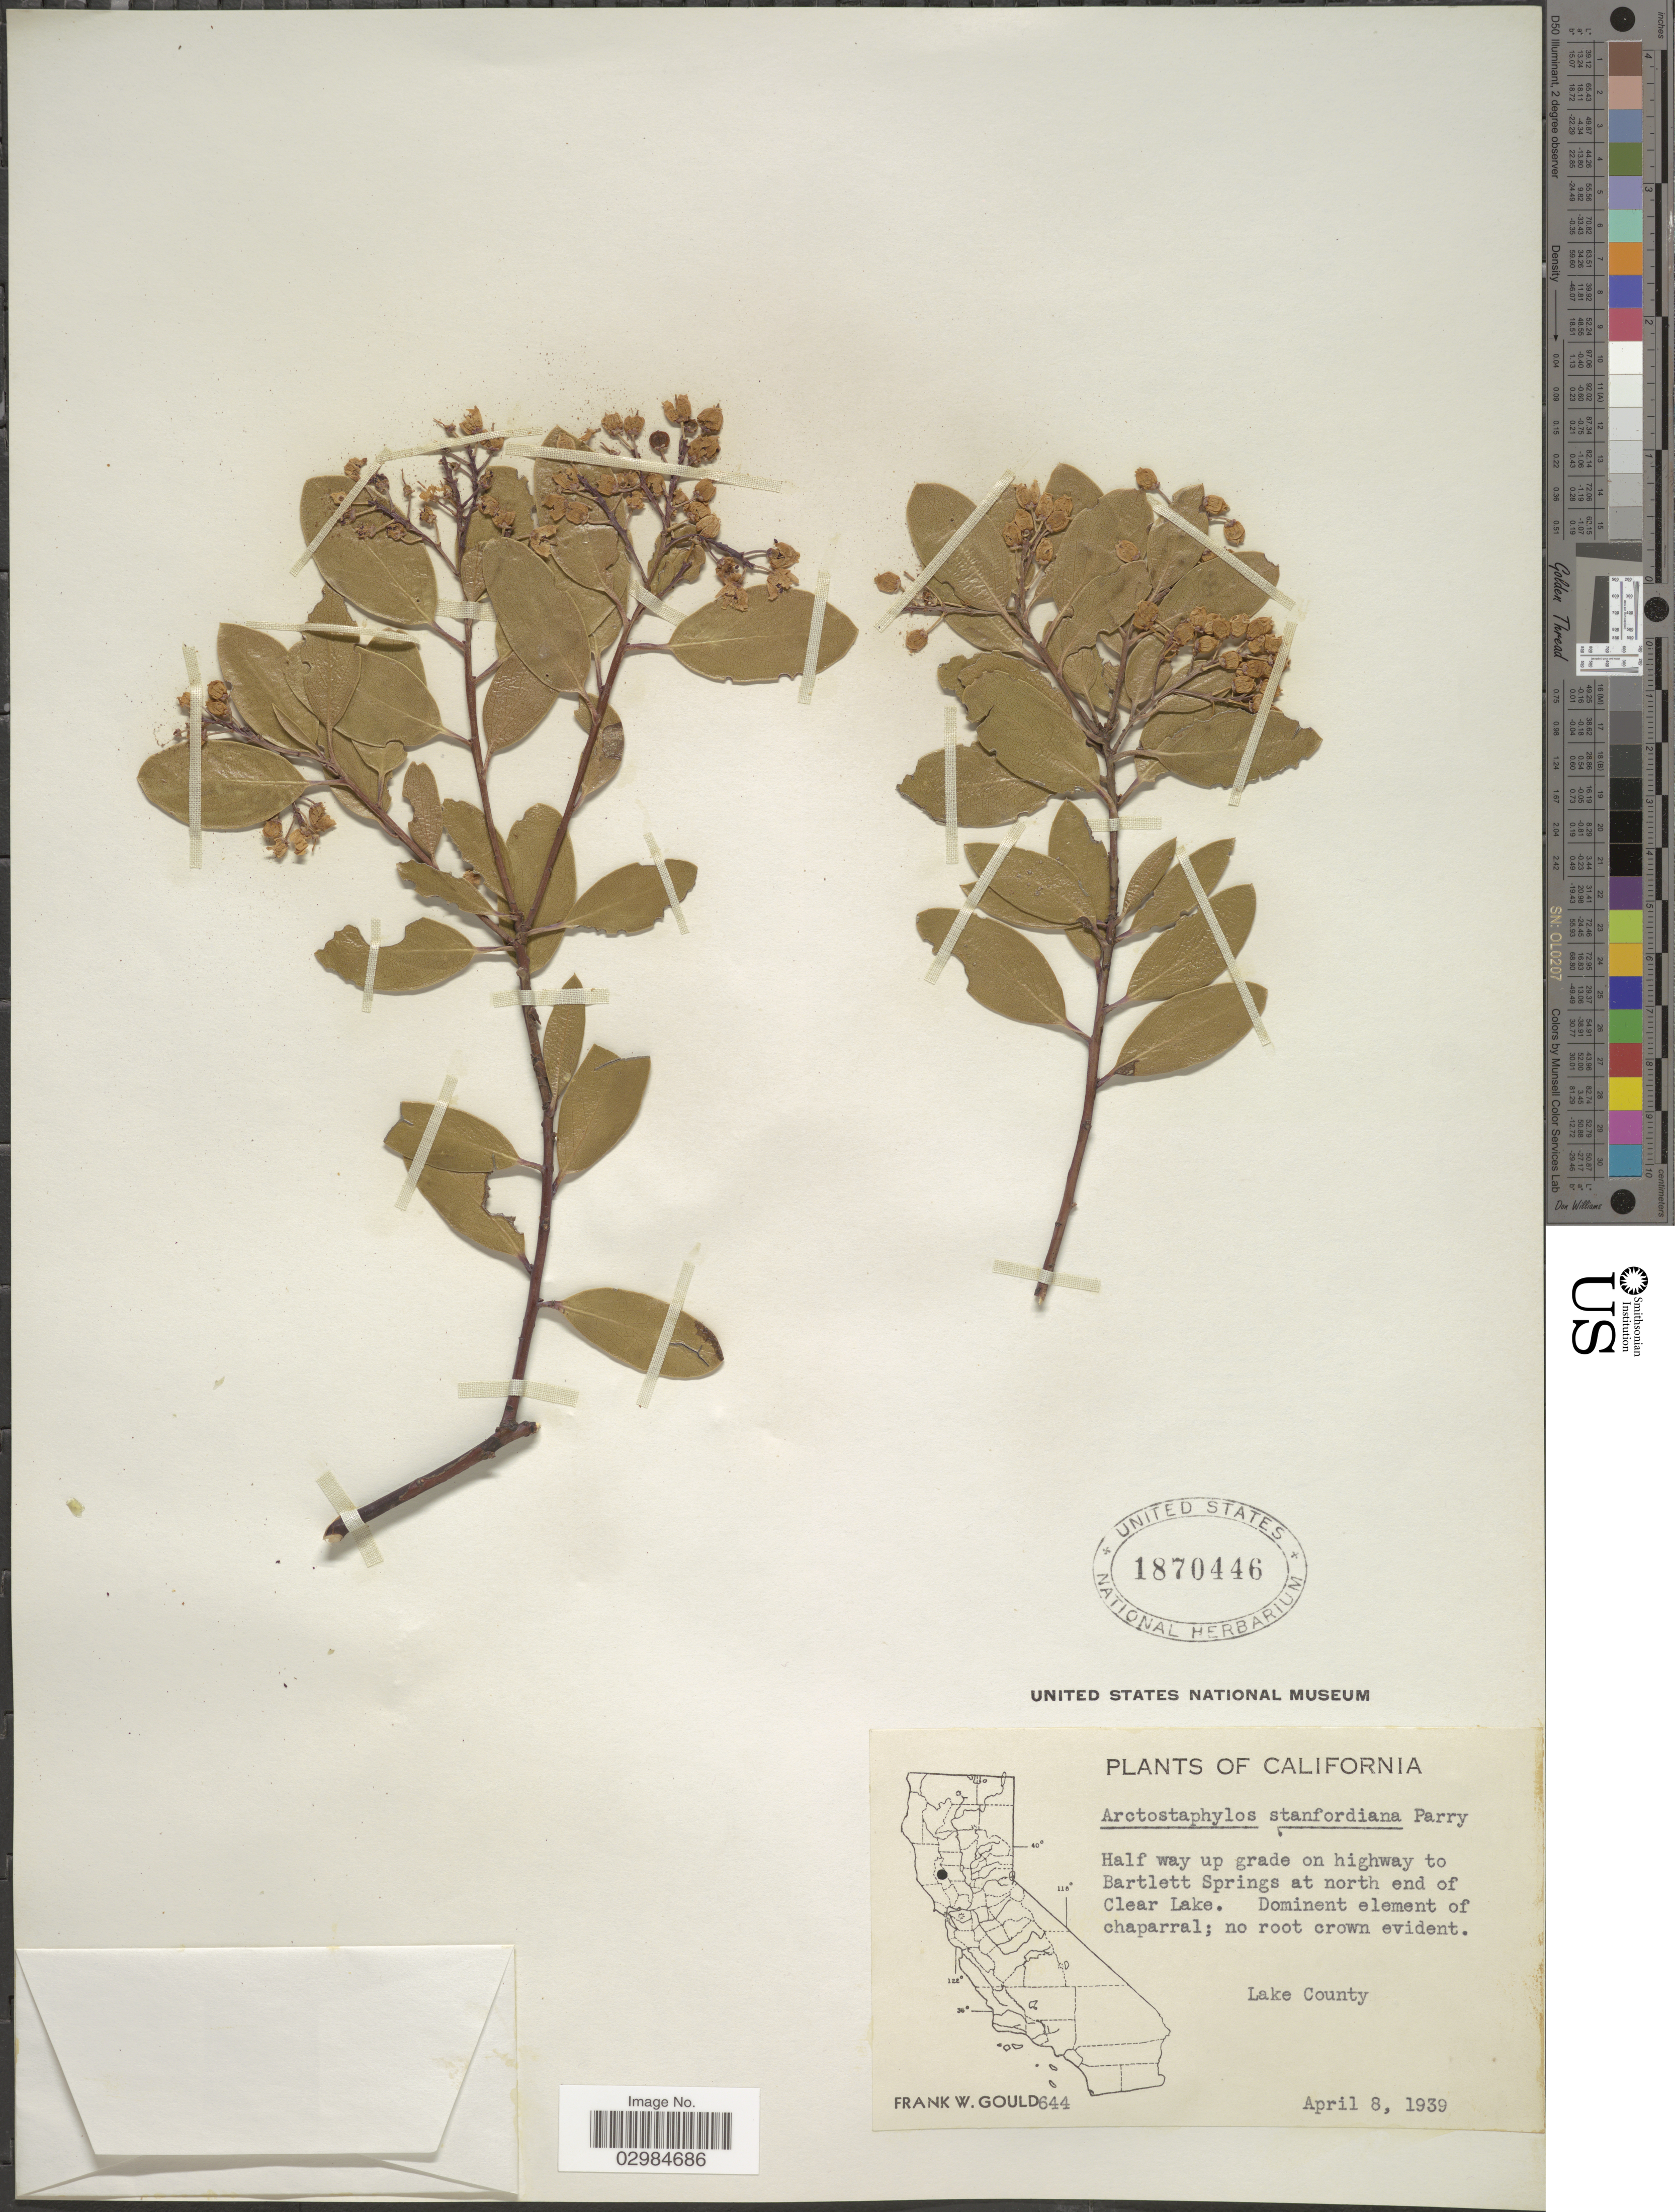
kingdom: Plantae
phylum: Tracheophyta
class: Magnoliopsida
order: Ericales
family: Ericaceae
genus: Arctostaphylos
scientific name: Arctostaphylos stanfordiana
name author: Parry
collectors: F. W. Gould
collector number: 644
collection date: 1939-04-08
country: United States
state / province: California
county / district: Lake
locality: Half way up grade on highway to Bartlett Springs at north end of Clear Lake. Lake County.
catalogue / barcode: US 1870446